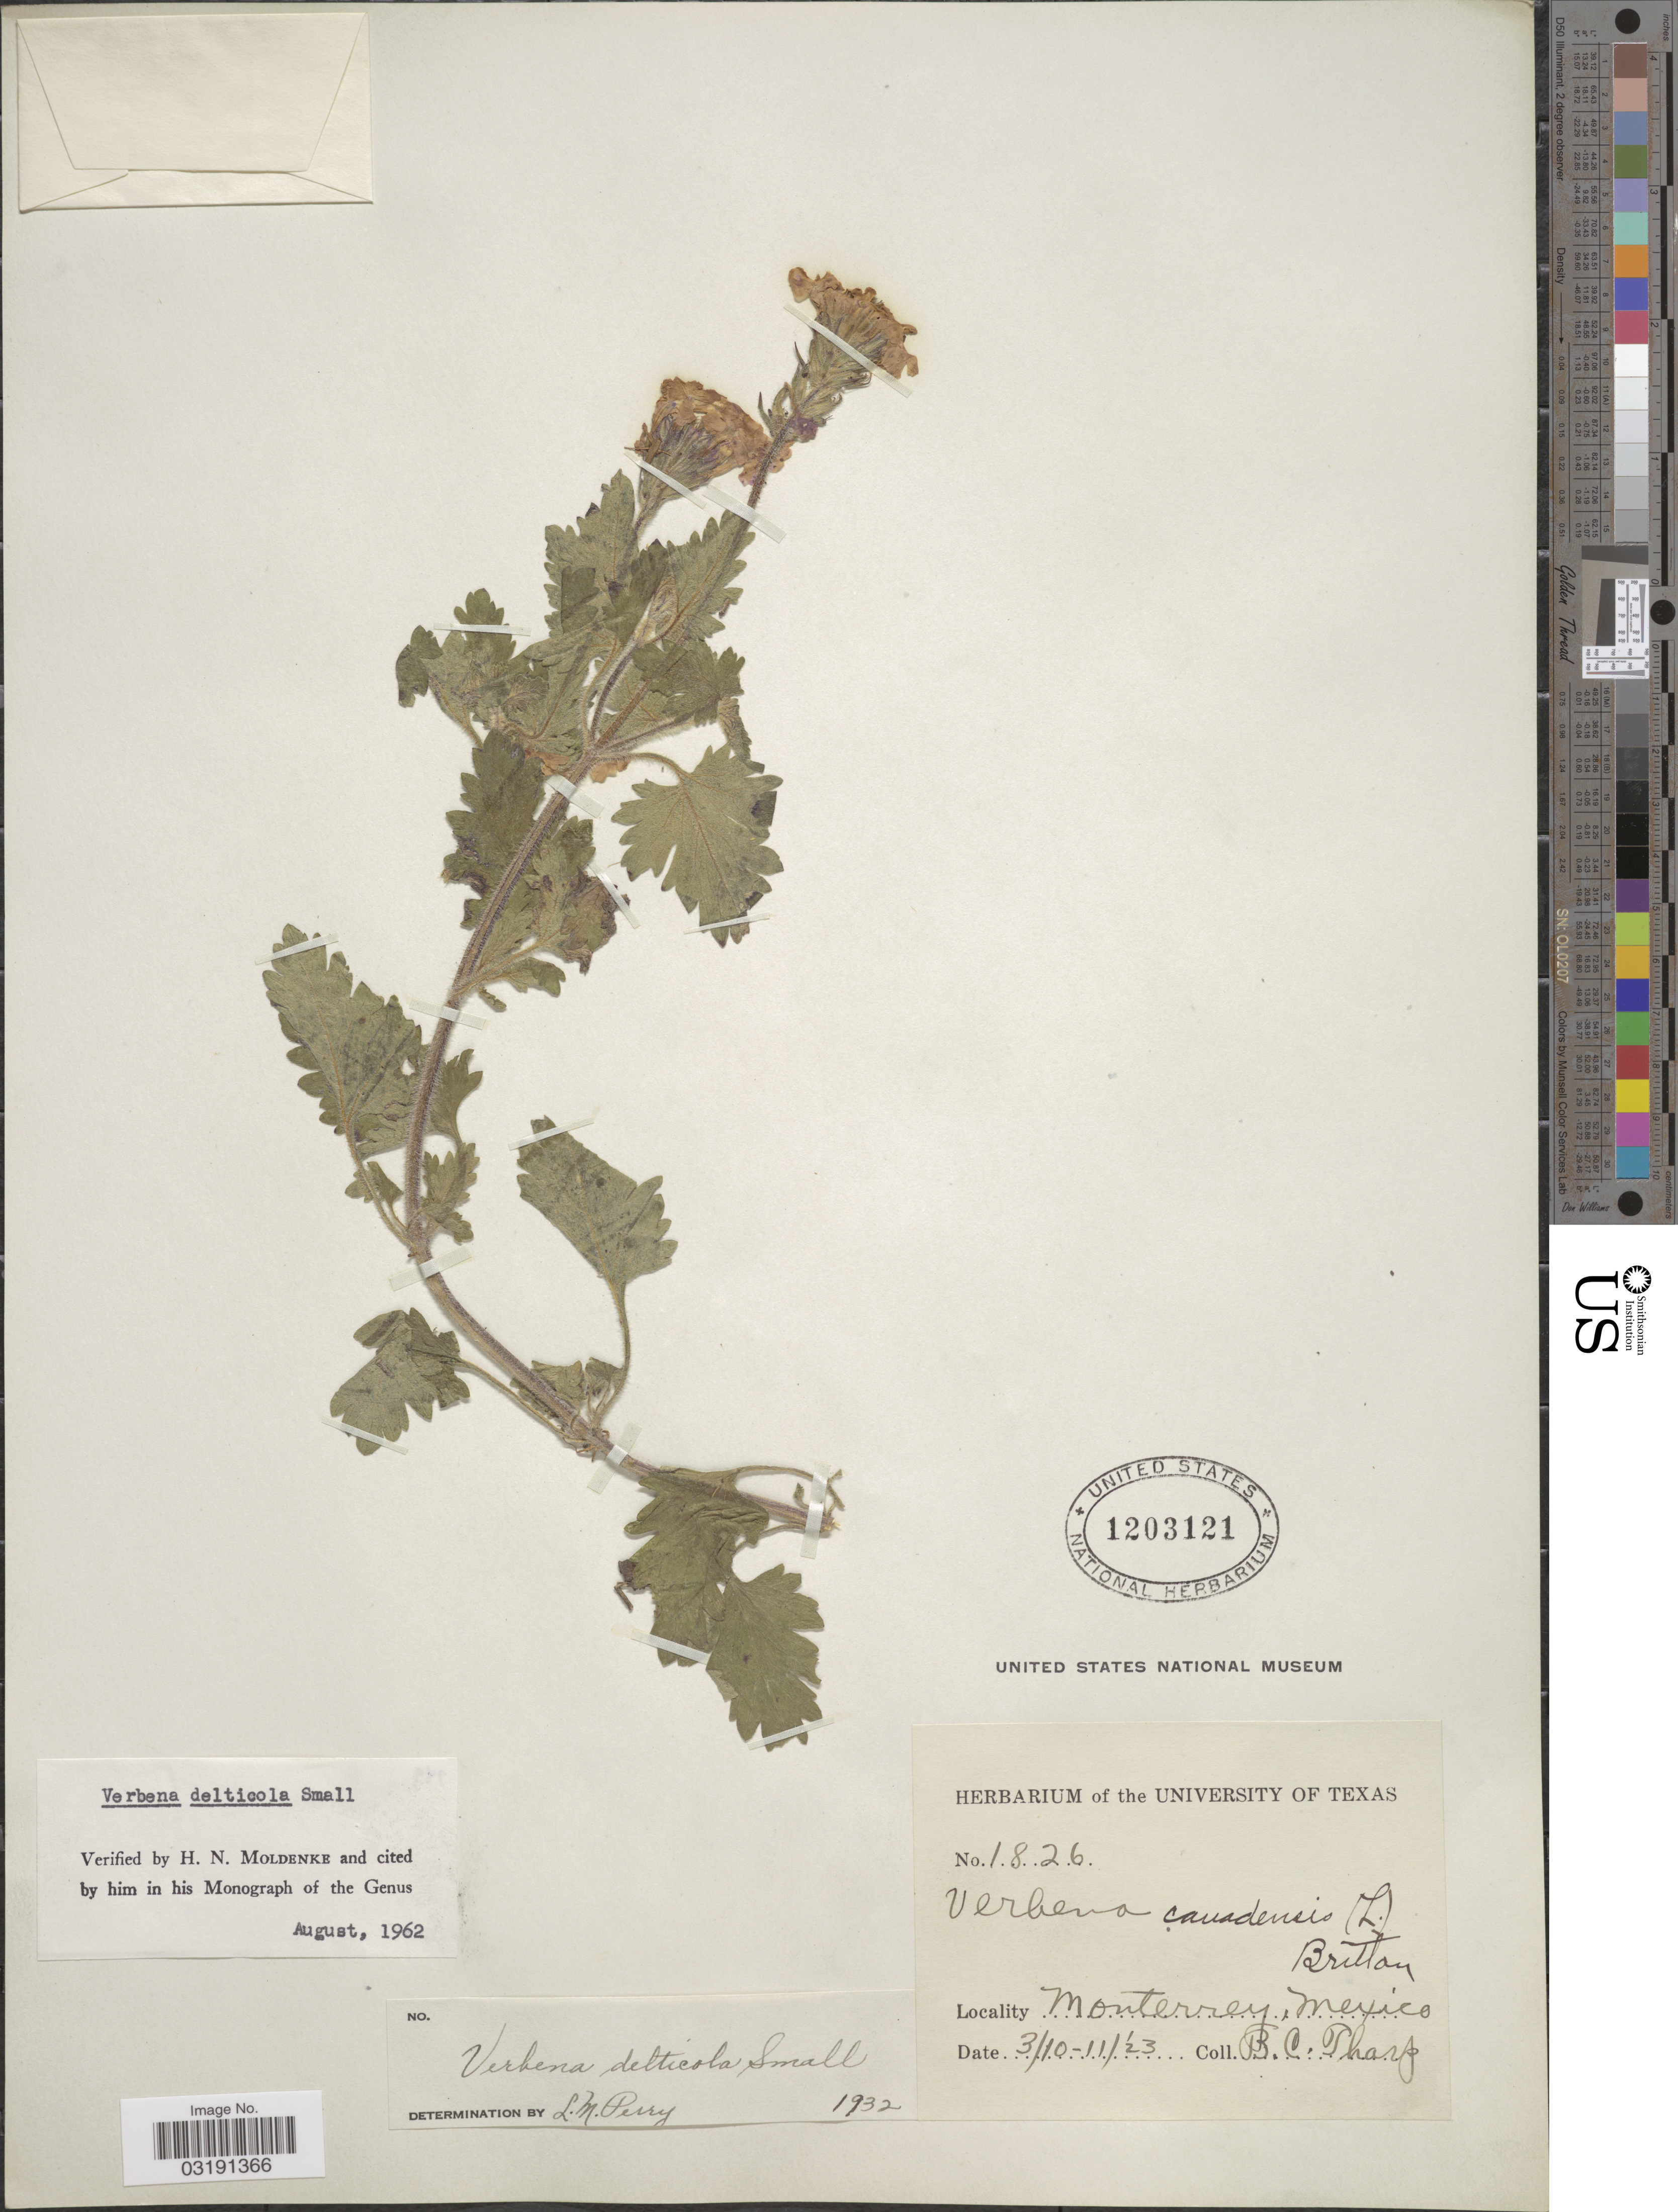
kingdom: Plantae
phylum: Tracheophyta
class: Magnoliopsida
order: Lamiales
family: Verbenaceae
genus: Verbena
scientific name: Verbena delticola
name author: Small ex Perry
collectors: B. C. Tharp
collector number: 1826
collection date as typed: Transcribed d/m/y: 10/3/23 to 11/3/23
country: Mexico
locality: Monterrey, Mexico.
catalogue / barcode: US 1203121